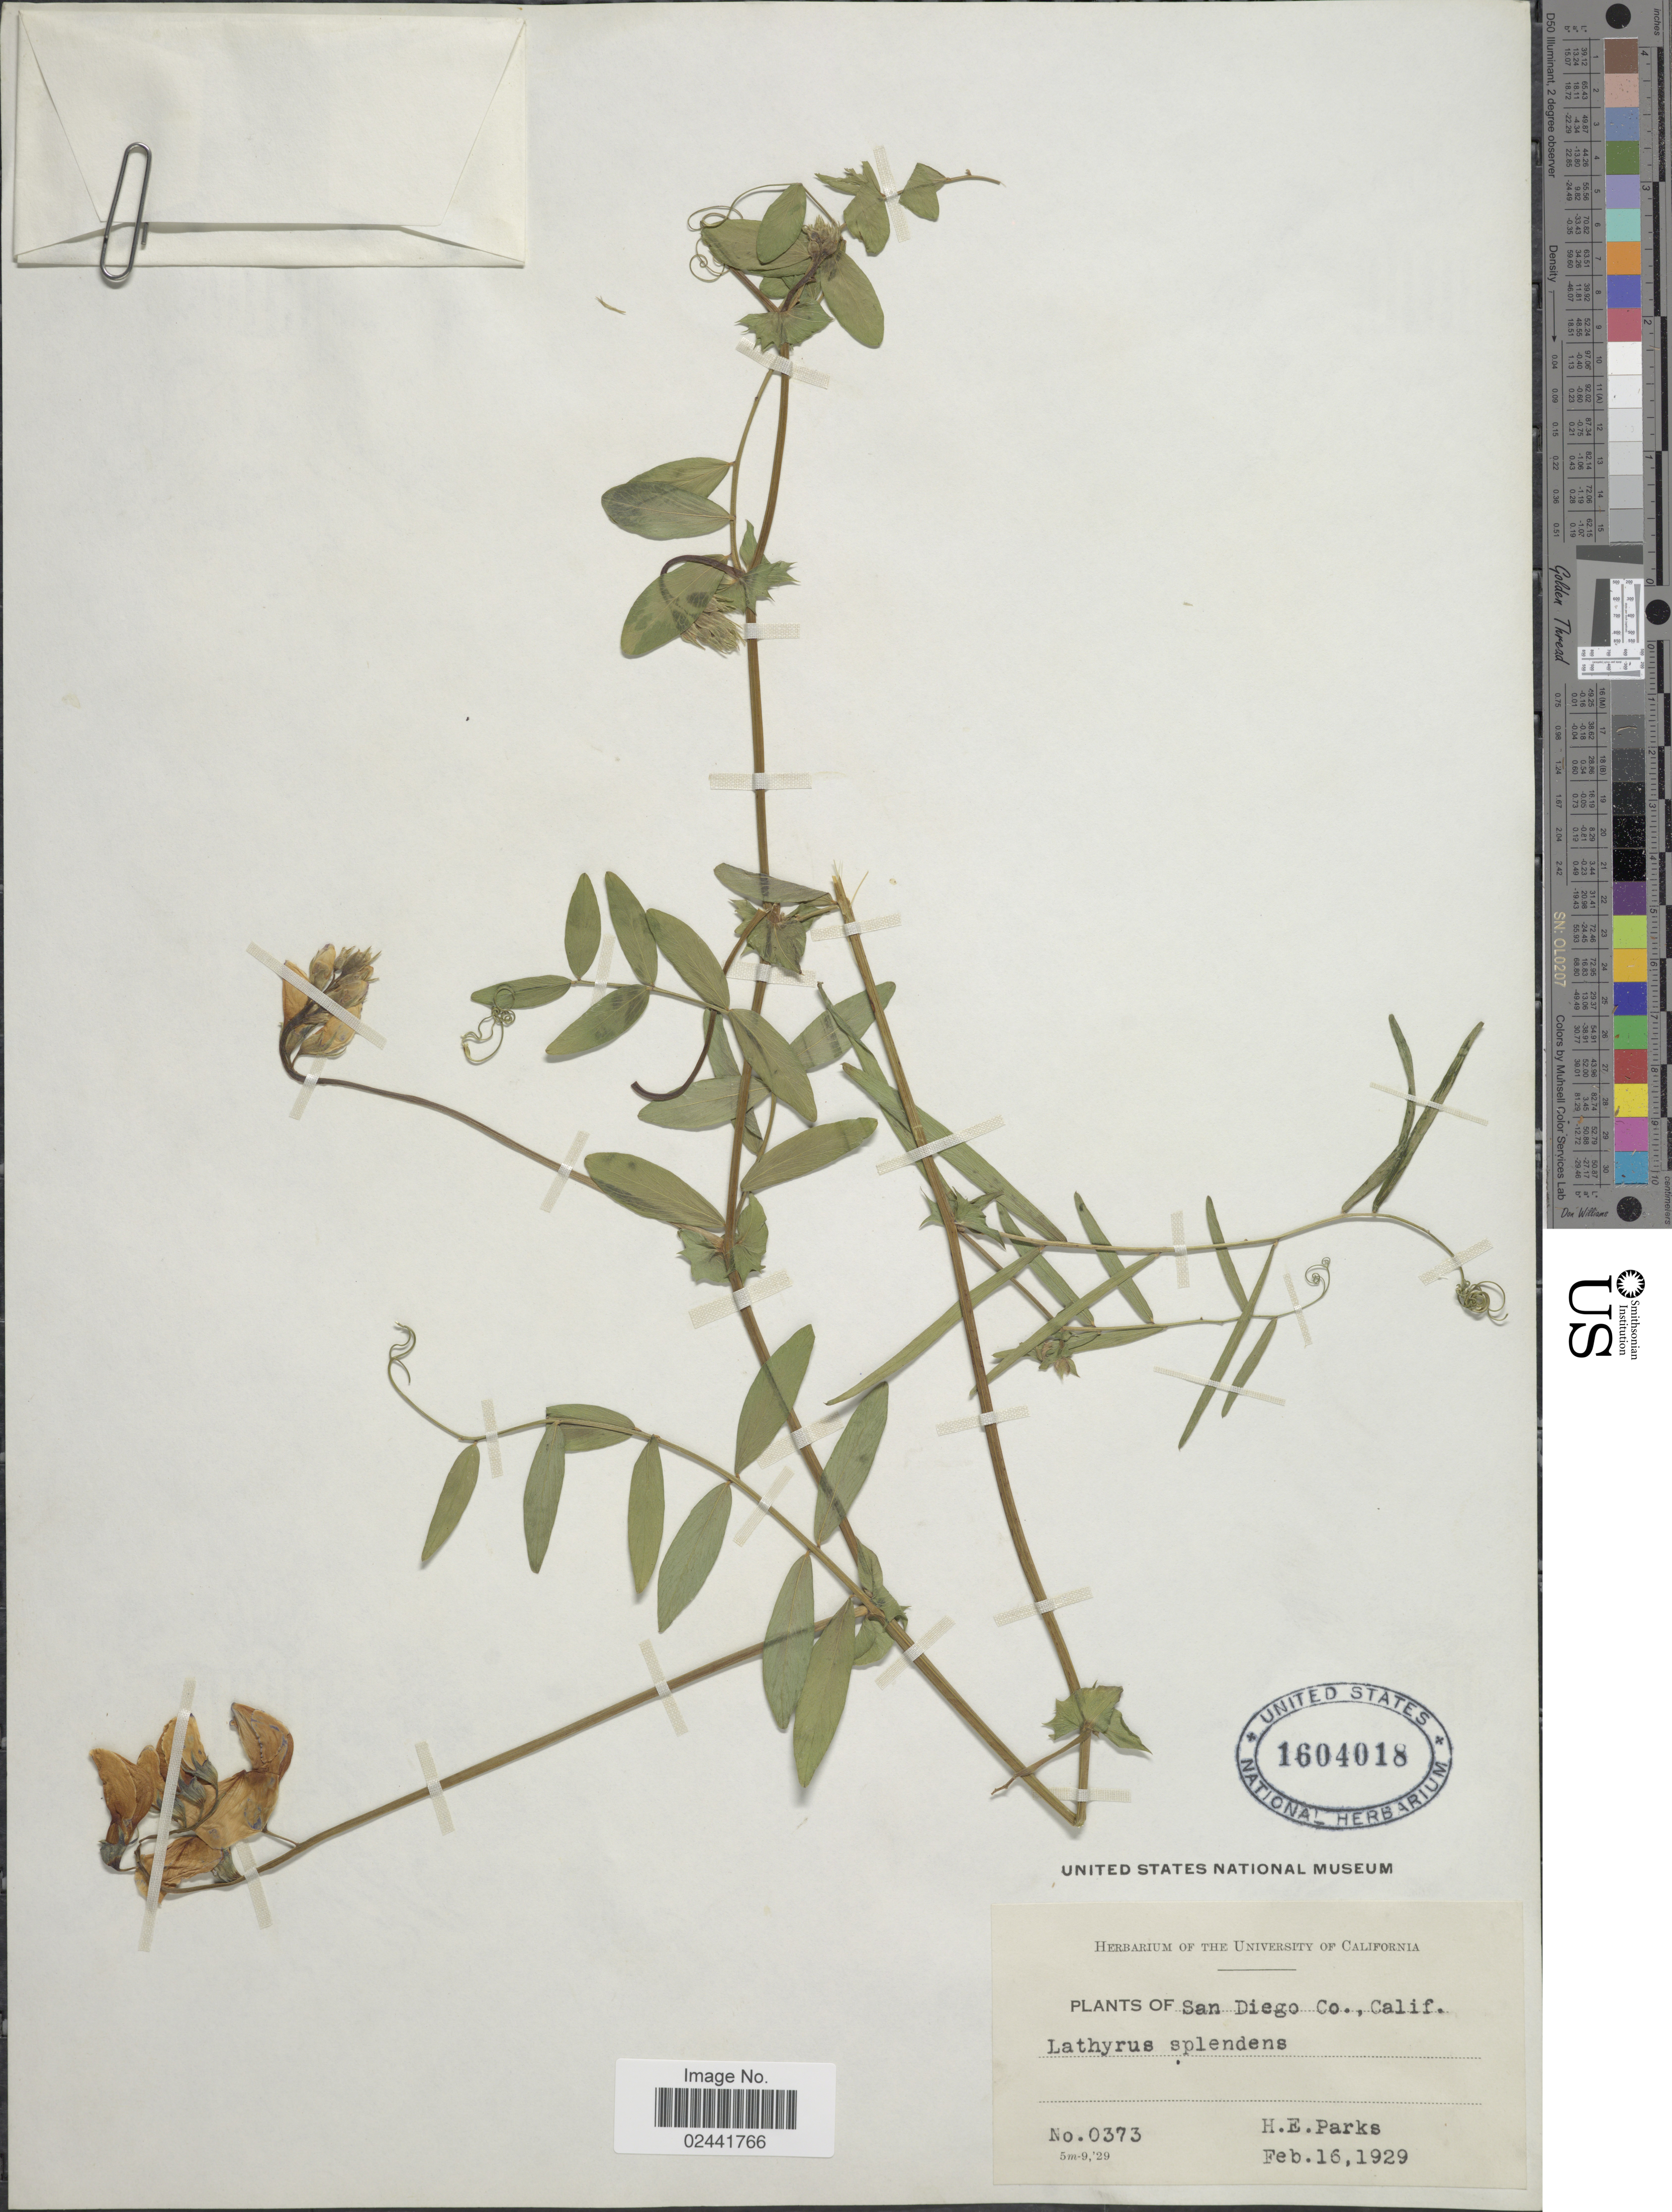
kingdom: Plantae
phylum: Tracheophyta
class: Magnoliopsida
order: Fabales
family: Fabaceae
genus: Lathyrus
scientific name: Lathyrus splendens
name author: Kellogg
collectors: H. E. Parks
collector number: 0373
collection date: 1929-02-16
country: United States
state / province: California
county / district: San Diego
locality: San Diego Co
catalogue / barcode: US 1604018